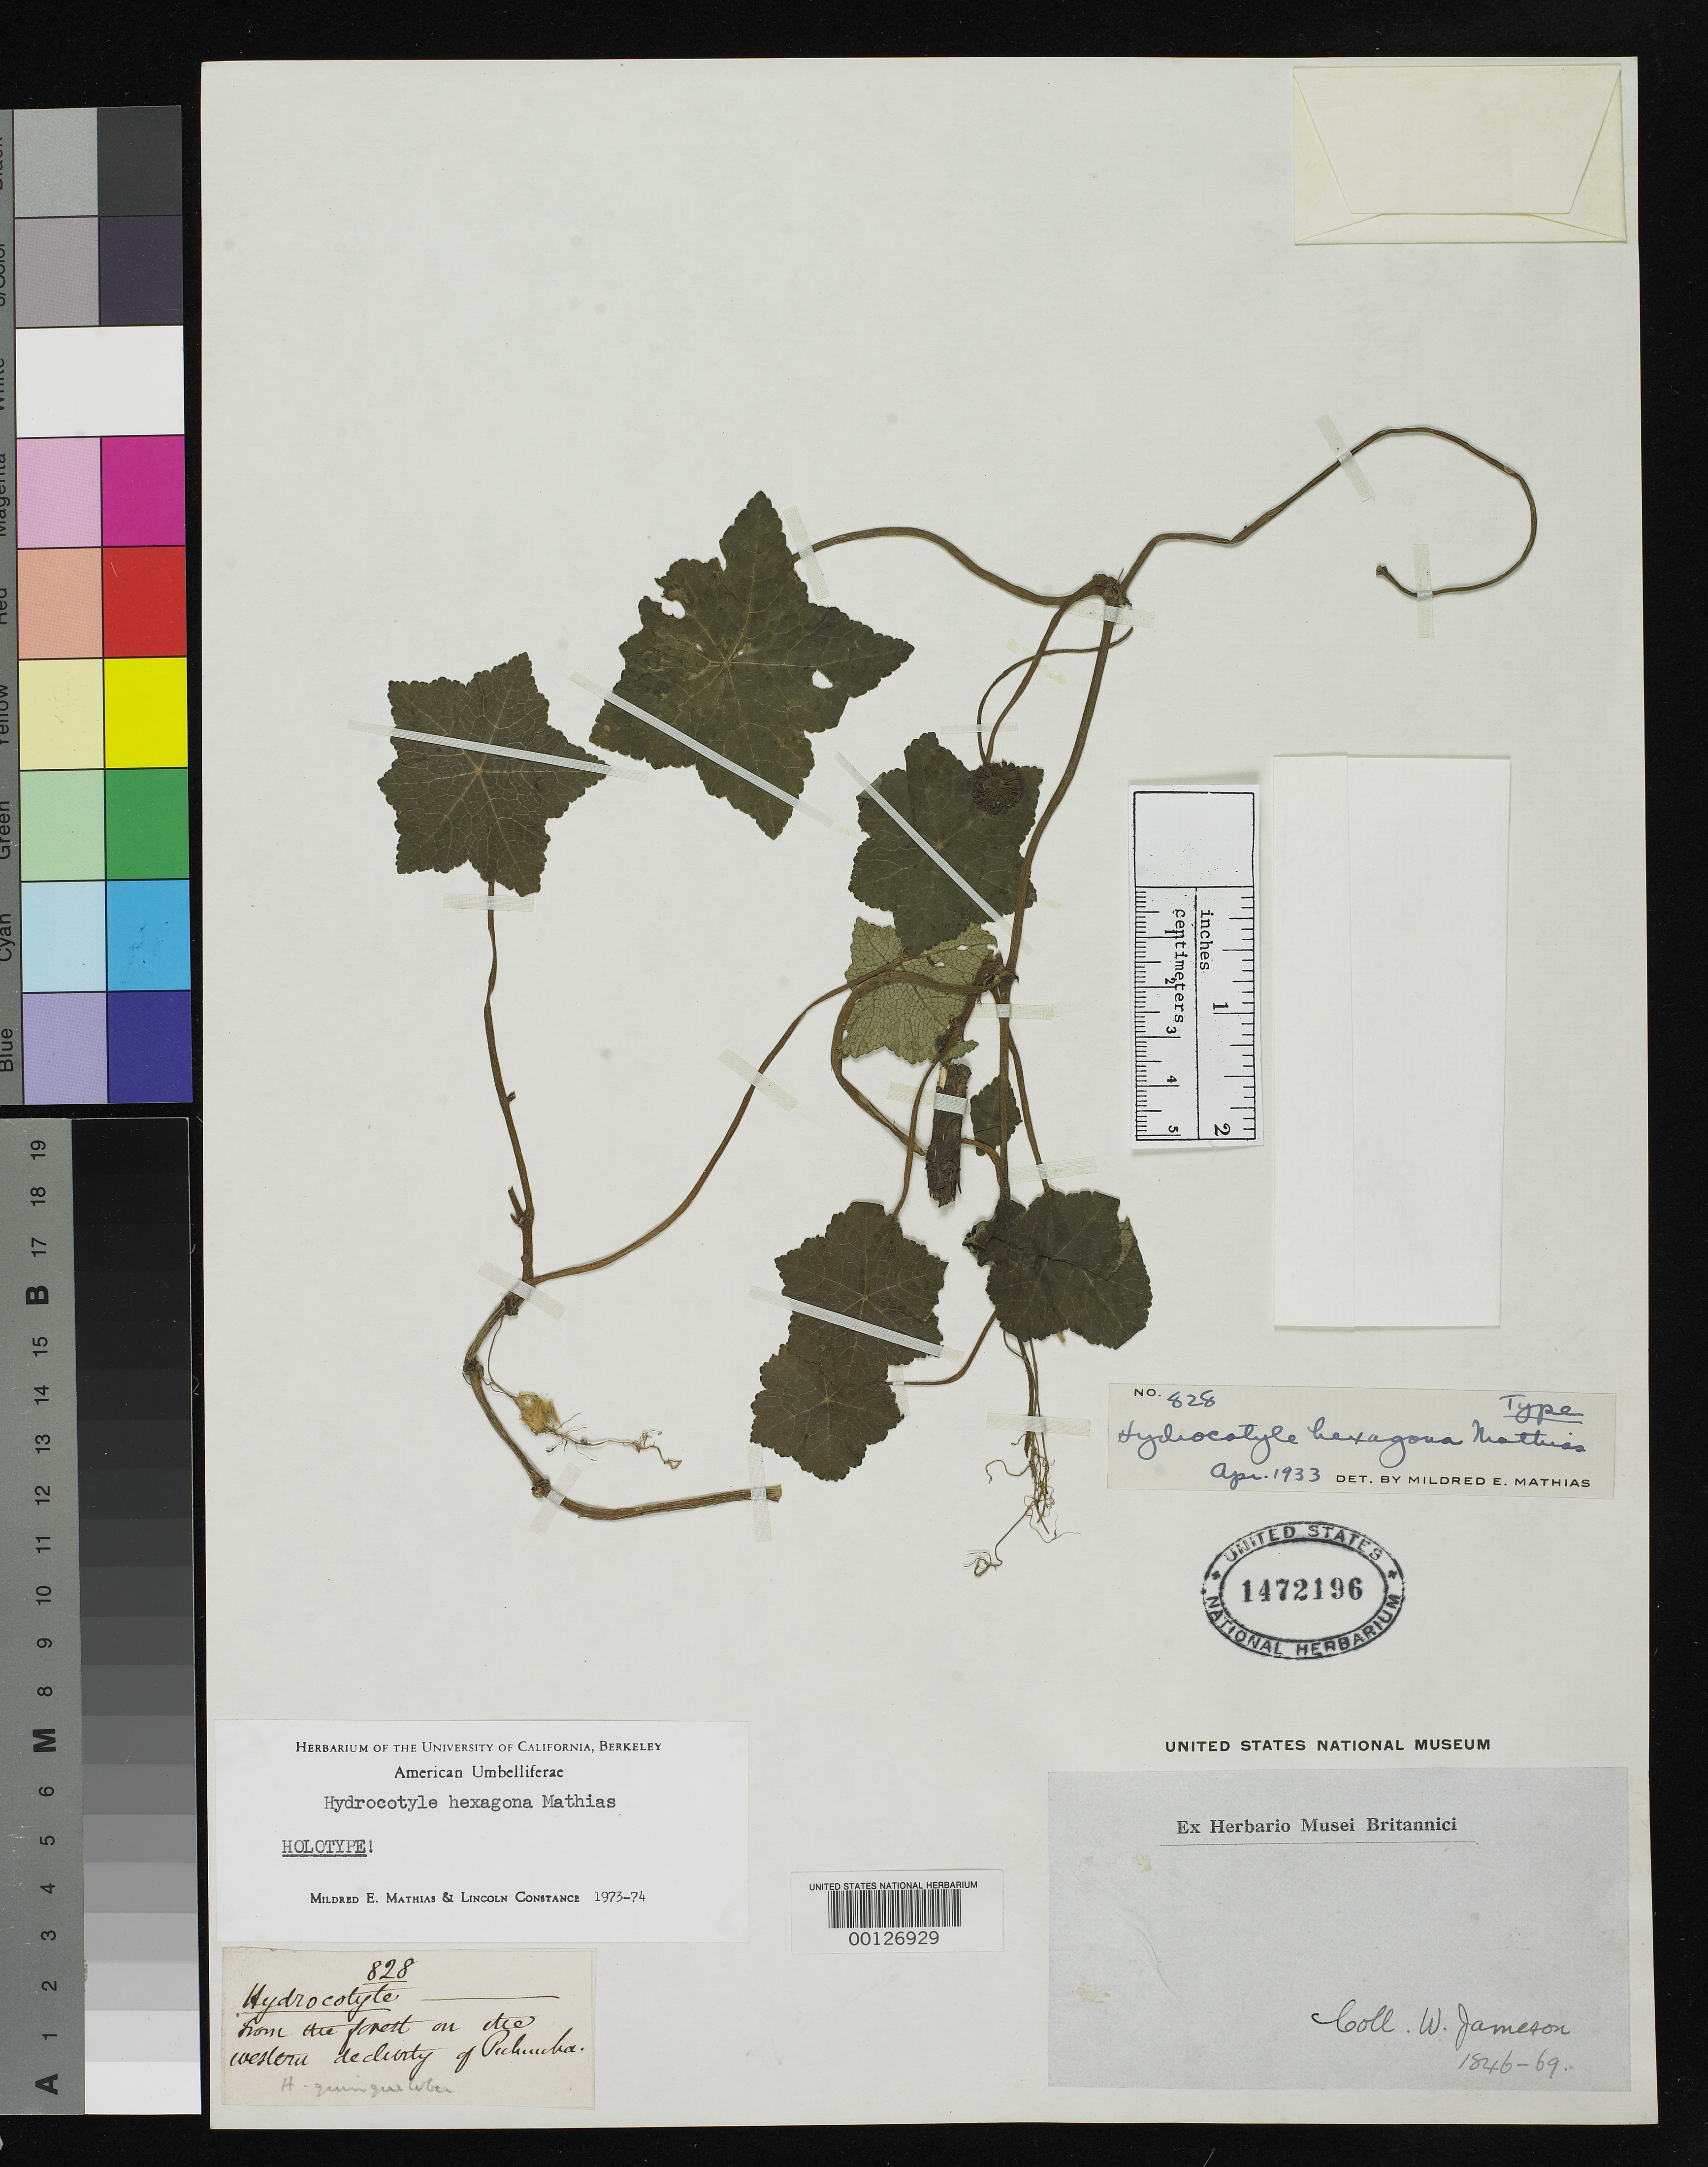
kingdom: Plantae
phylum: Tracheophyta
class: Magnoliopsida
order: Apiales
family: Araliaceae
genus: Hydrocotyle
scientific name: Hydrocotyle hexagona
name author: Mathias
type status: Holotype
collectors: W. Jameson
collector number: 828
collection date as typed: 1846 to -- --- 1869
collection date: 1846/1869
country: Ecuador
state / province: Pichincha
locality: Western Pichincha.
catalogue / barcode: US 1472196